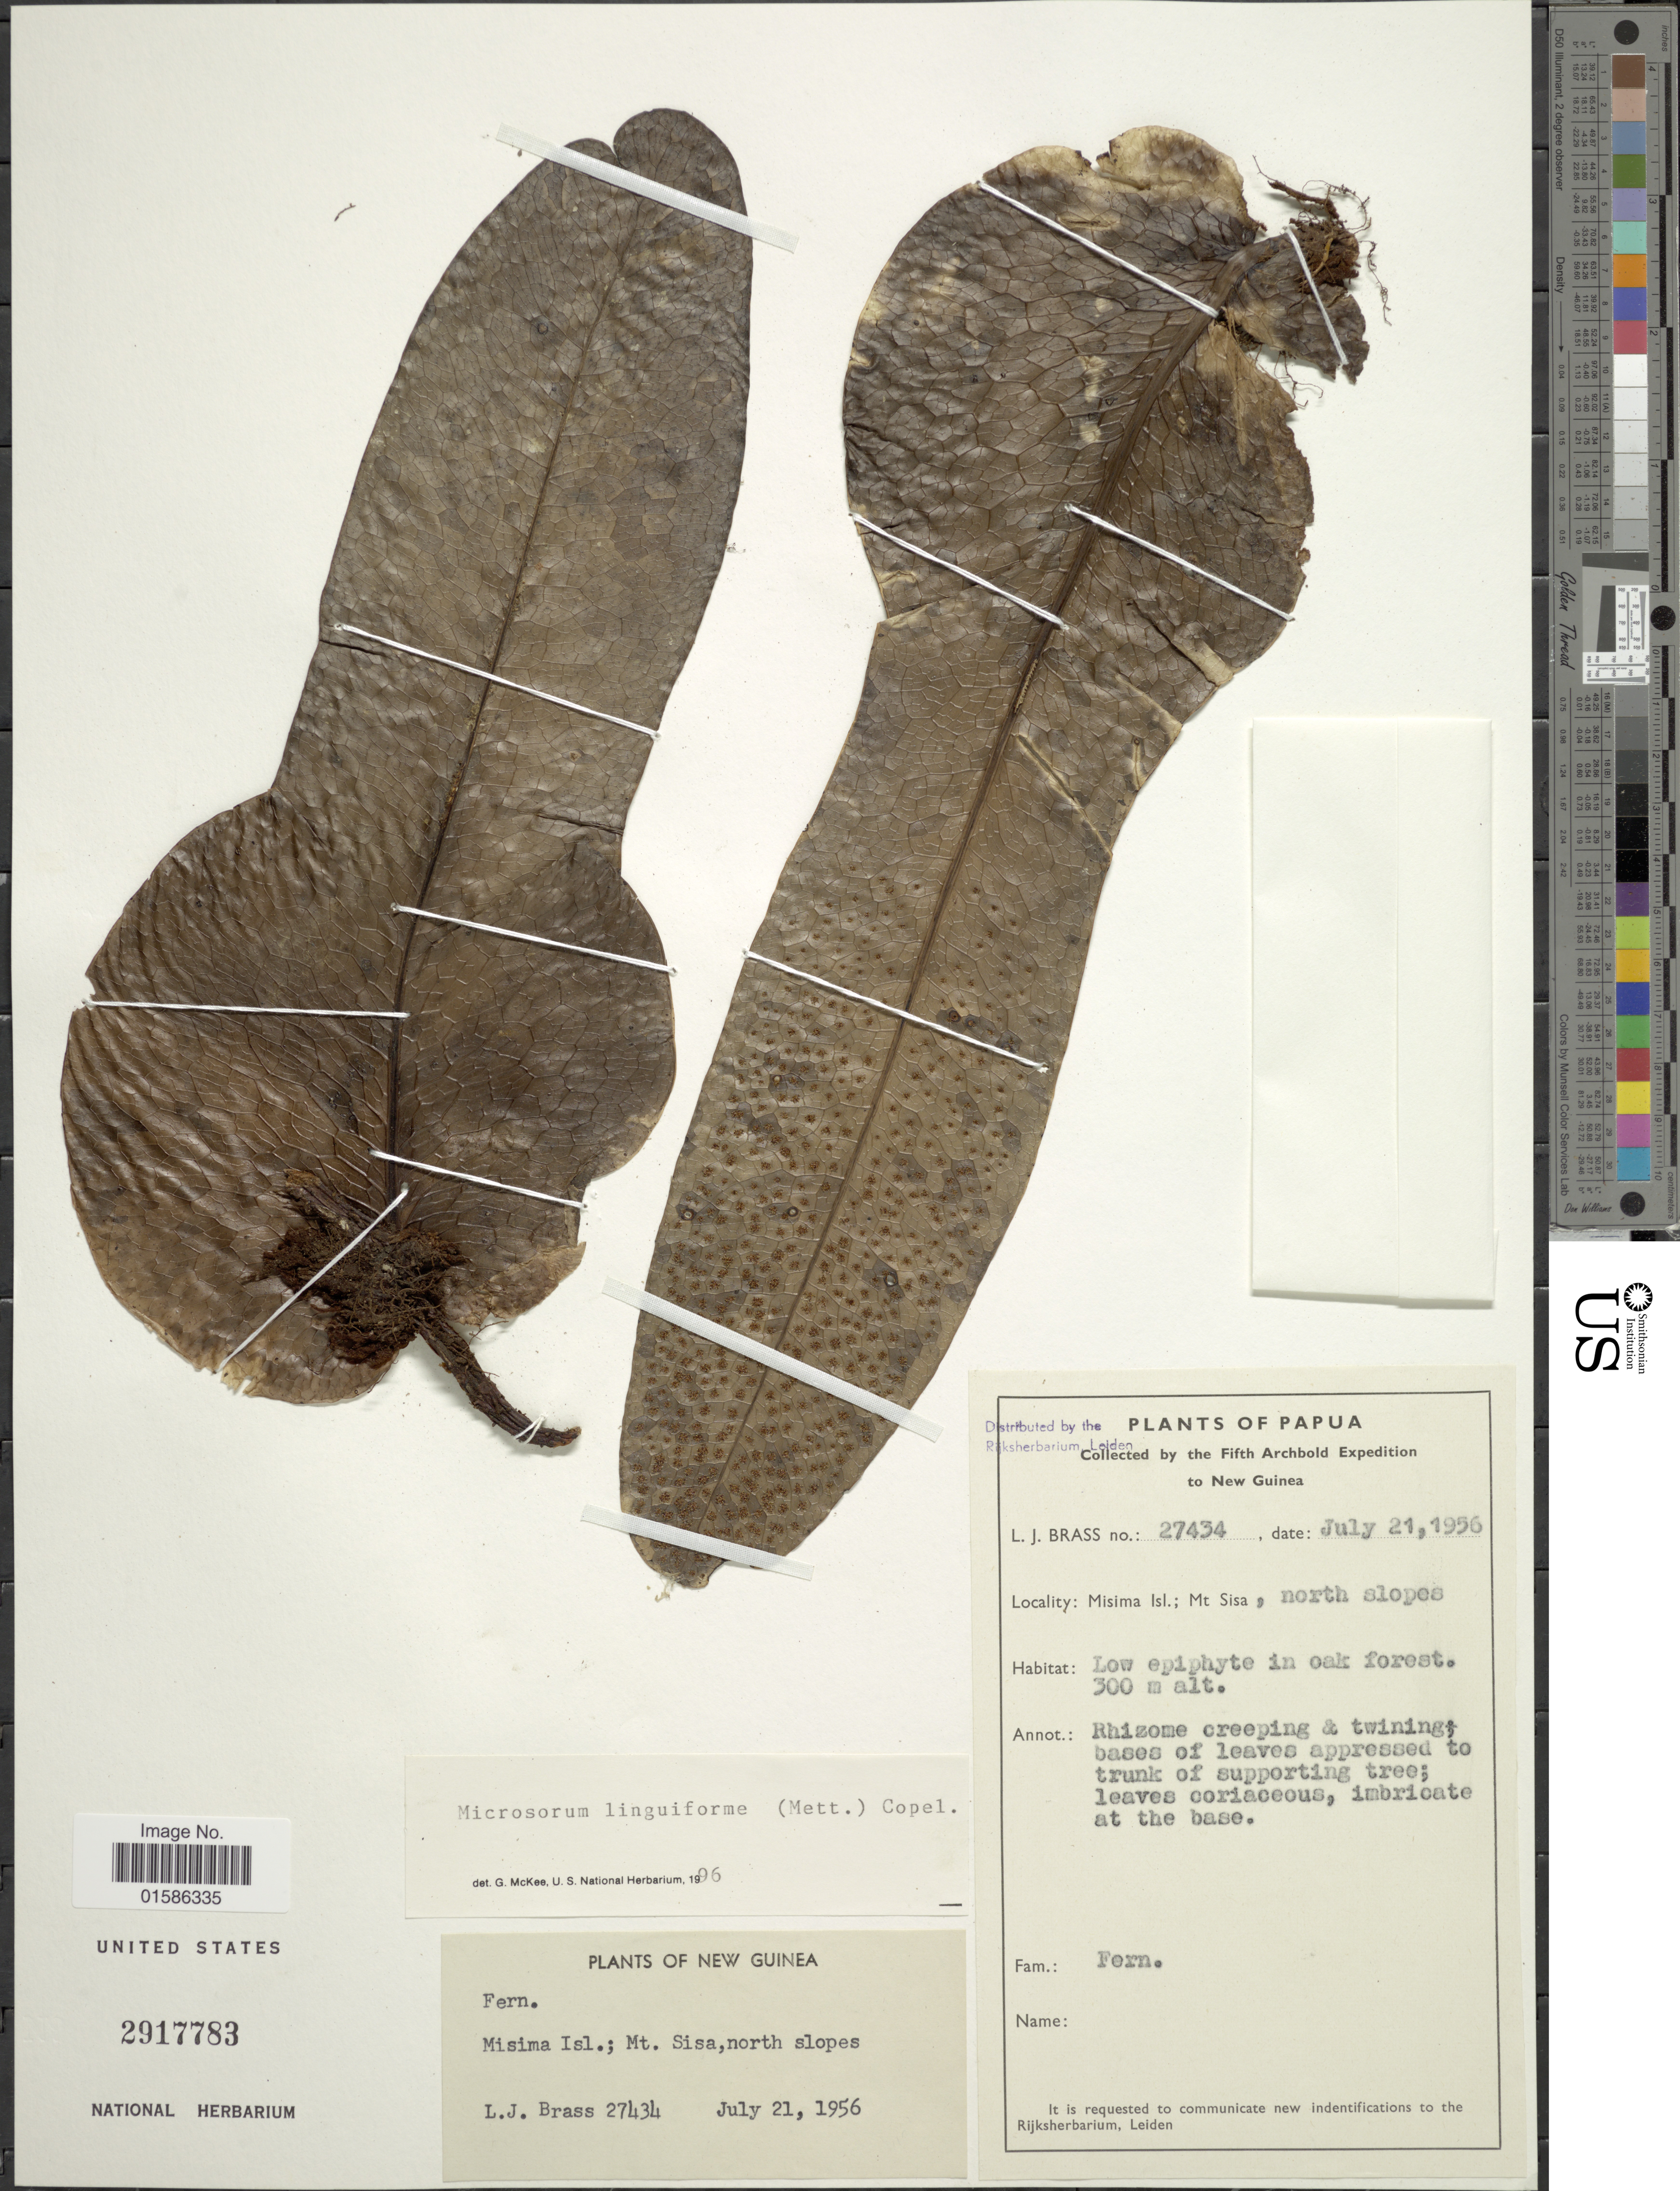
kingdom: Plantae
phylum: Tracheophyta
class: Polypodiopsida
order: Polypodiales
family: Polypodiaceae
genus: Microsorum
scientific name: Microsorum linguiforme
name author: (Mett.) Copel.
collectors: L. J. Brass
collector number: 27434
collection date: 1956-07-21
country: Papua New Guinea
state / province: Milne Bay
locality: Misima Isl., Mt Sisa, north slopes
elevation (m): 300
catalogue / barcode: US 2917783